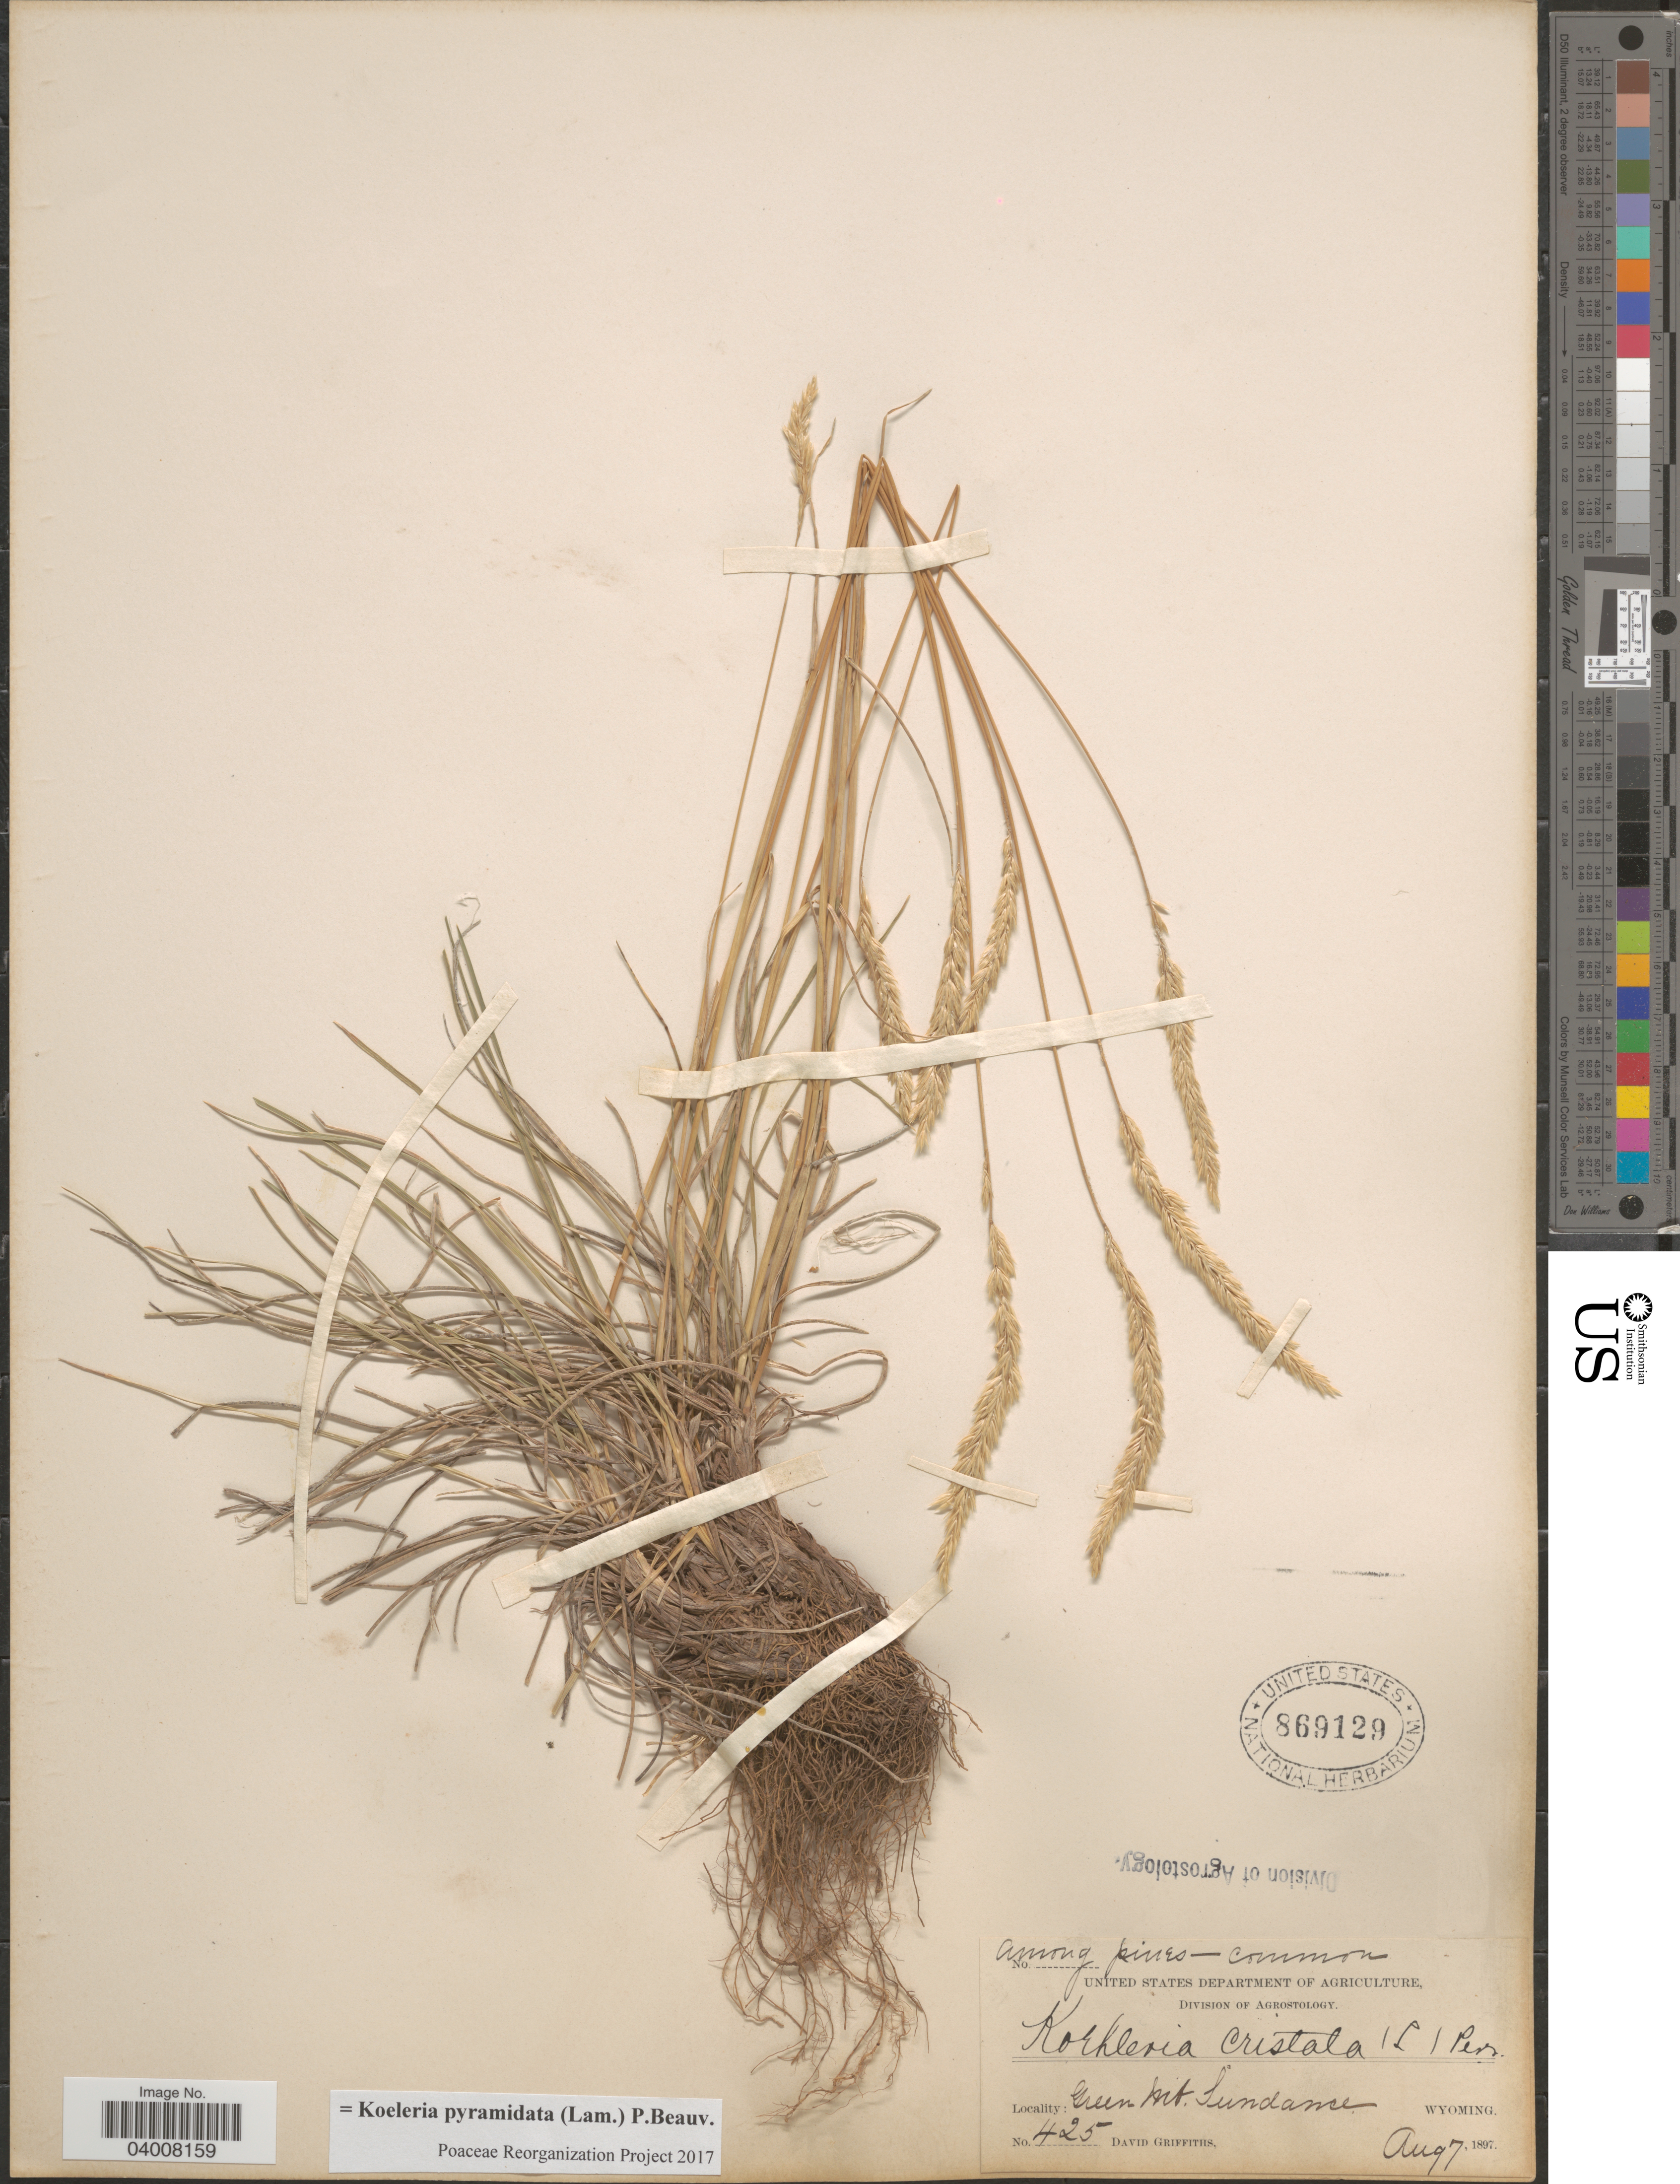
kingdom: Plantae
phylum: Tracheophyta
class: Liliopsida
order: Poales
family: Poaceae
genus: Koeleria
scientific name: Koeleria pyramidata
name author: (Lam.) P. Beauv.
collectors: D. Griffiths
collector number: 425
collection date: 1897-08-07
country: United States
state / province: Wyoming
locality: Green Mt. Sundance.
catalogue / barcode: US 869129